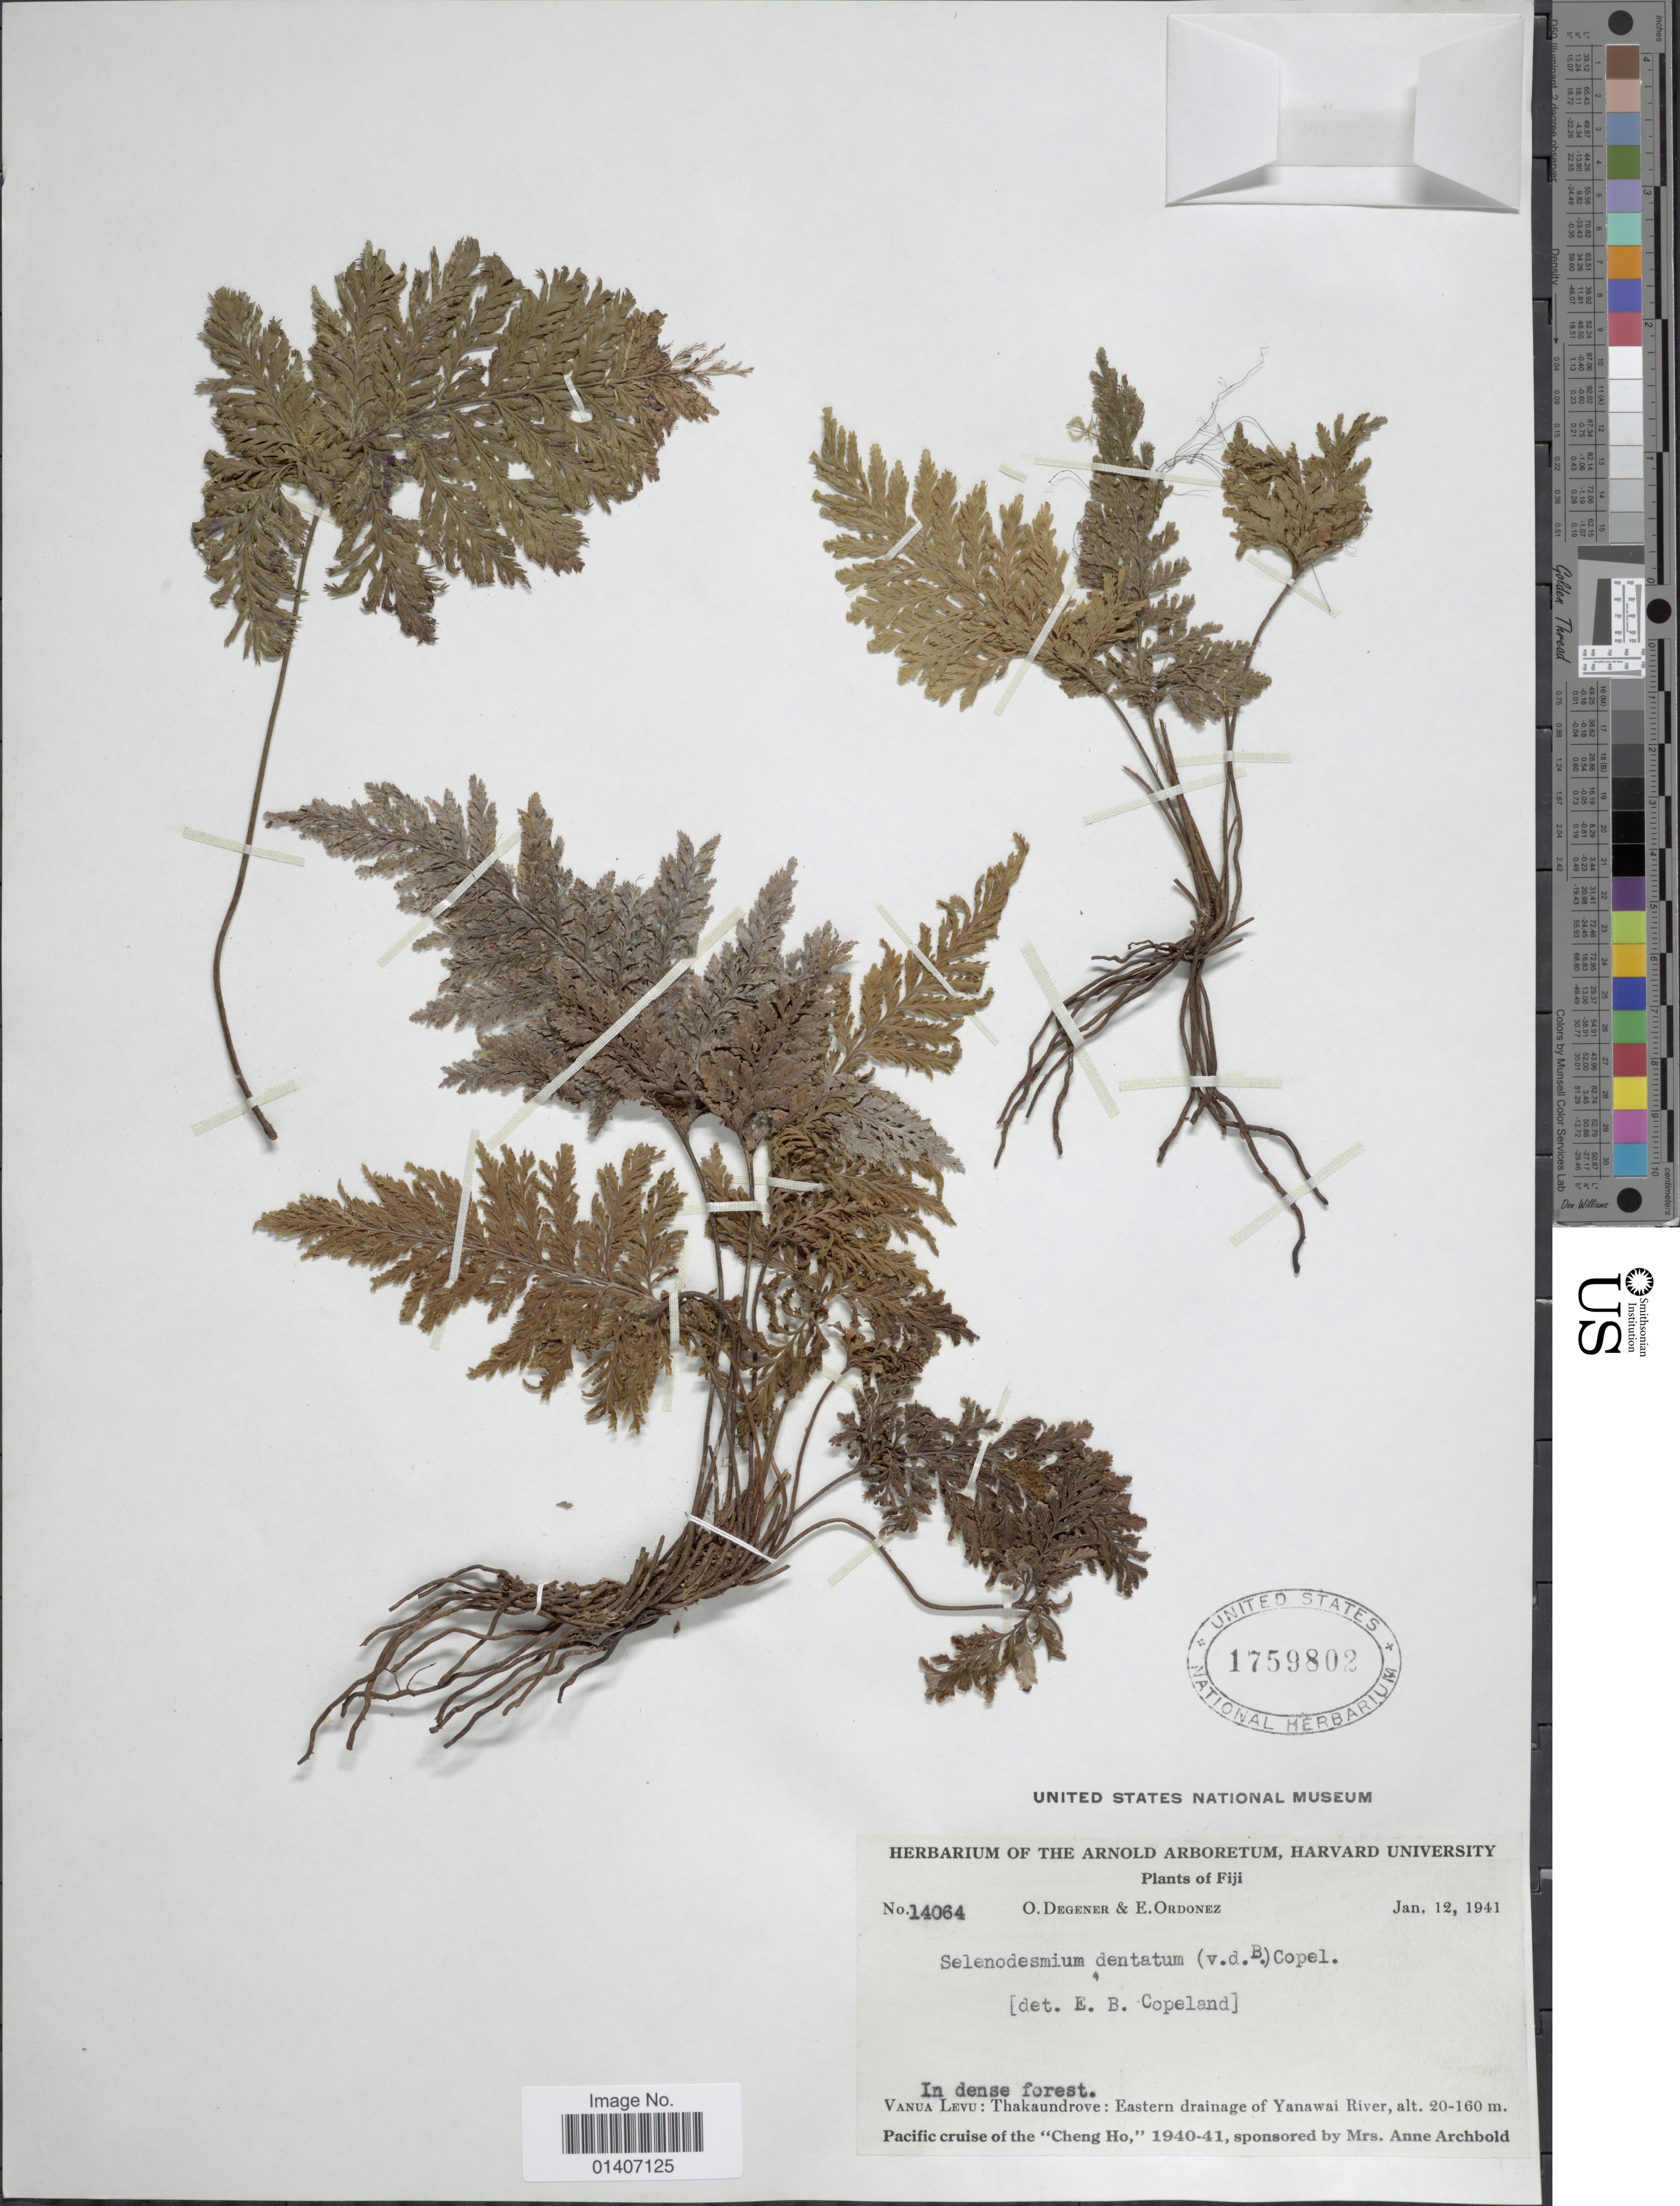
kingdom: Plantae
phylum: Tracheophyta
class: Polypodiopsida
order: Hymenophyllales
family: Hymenophyllaceae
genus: Abrodictyum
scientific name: Abrodictyum dentatum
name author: (Bosch) Ebihara & K. Iwats.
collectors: O. Degener & E. Ordonez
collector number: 14064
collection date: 1941-01-12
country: Fiji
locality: Vanau Levi: Thakaundrove: Eastern drainage of Yanawai River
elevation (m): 20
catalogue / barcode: US 1759802